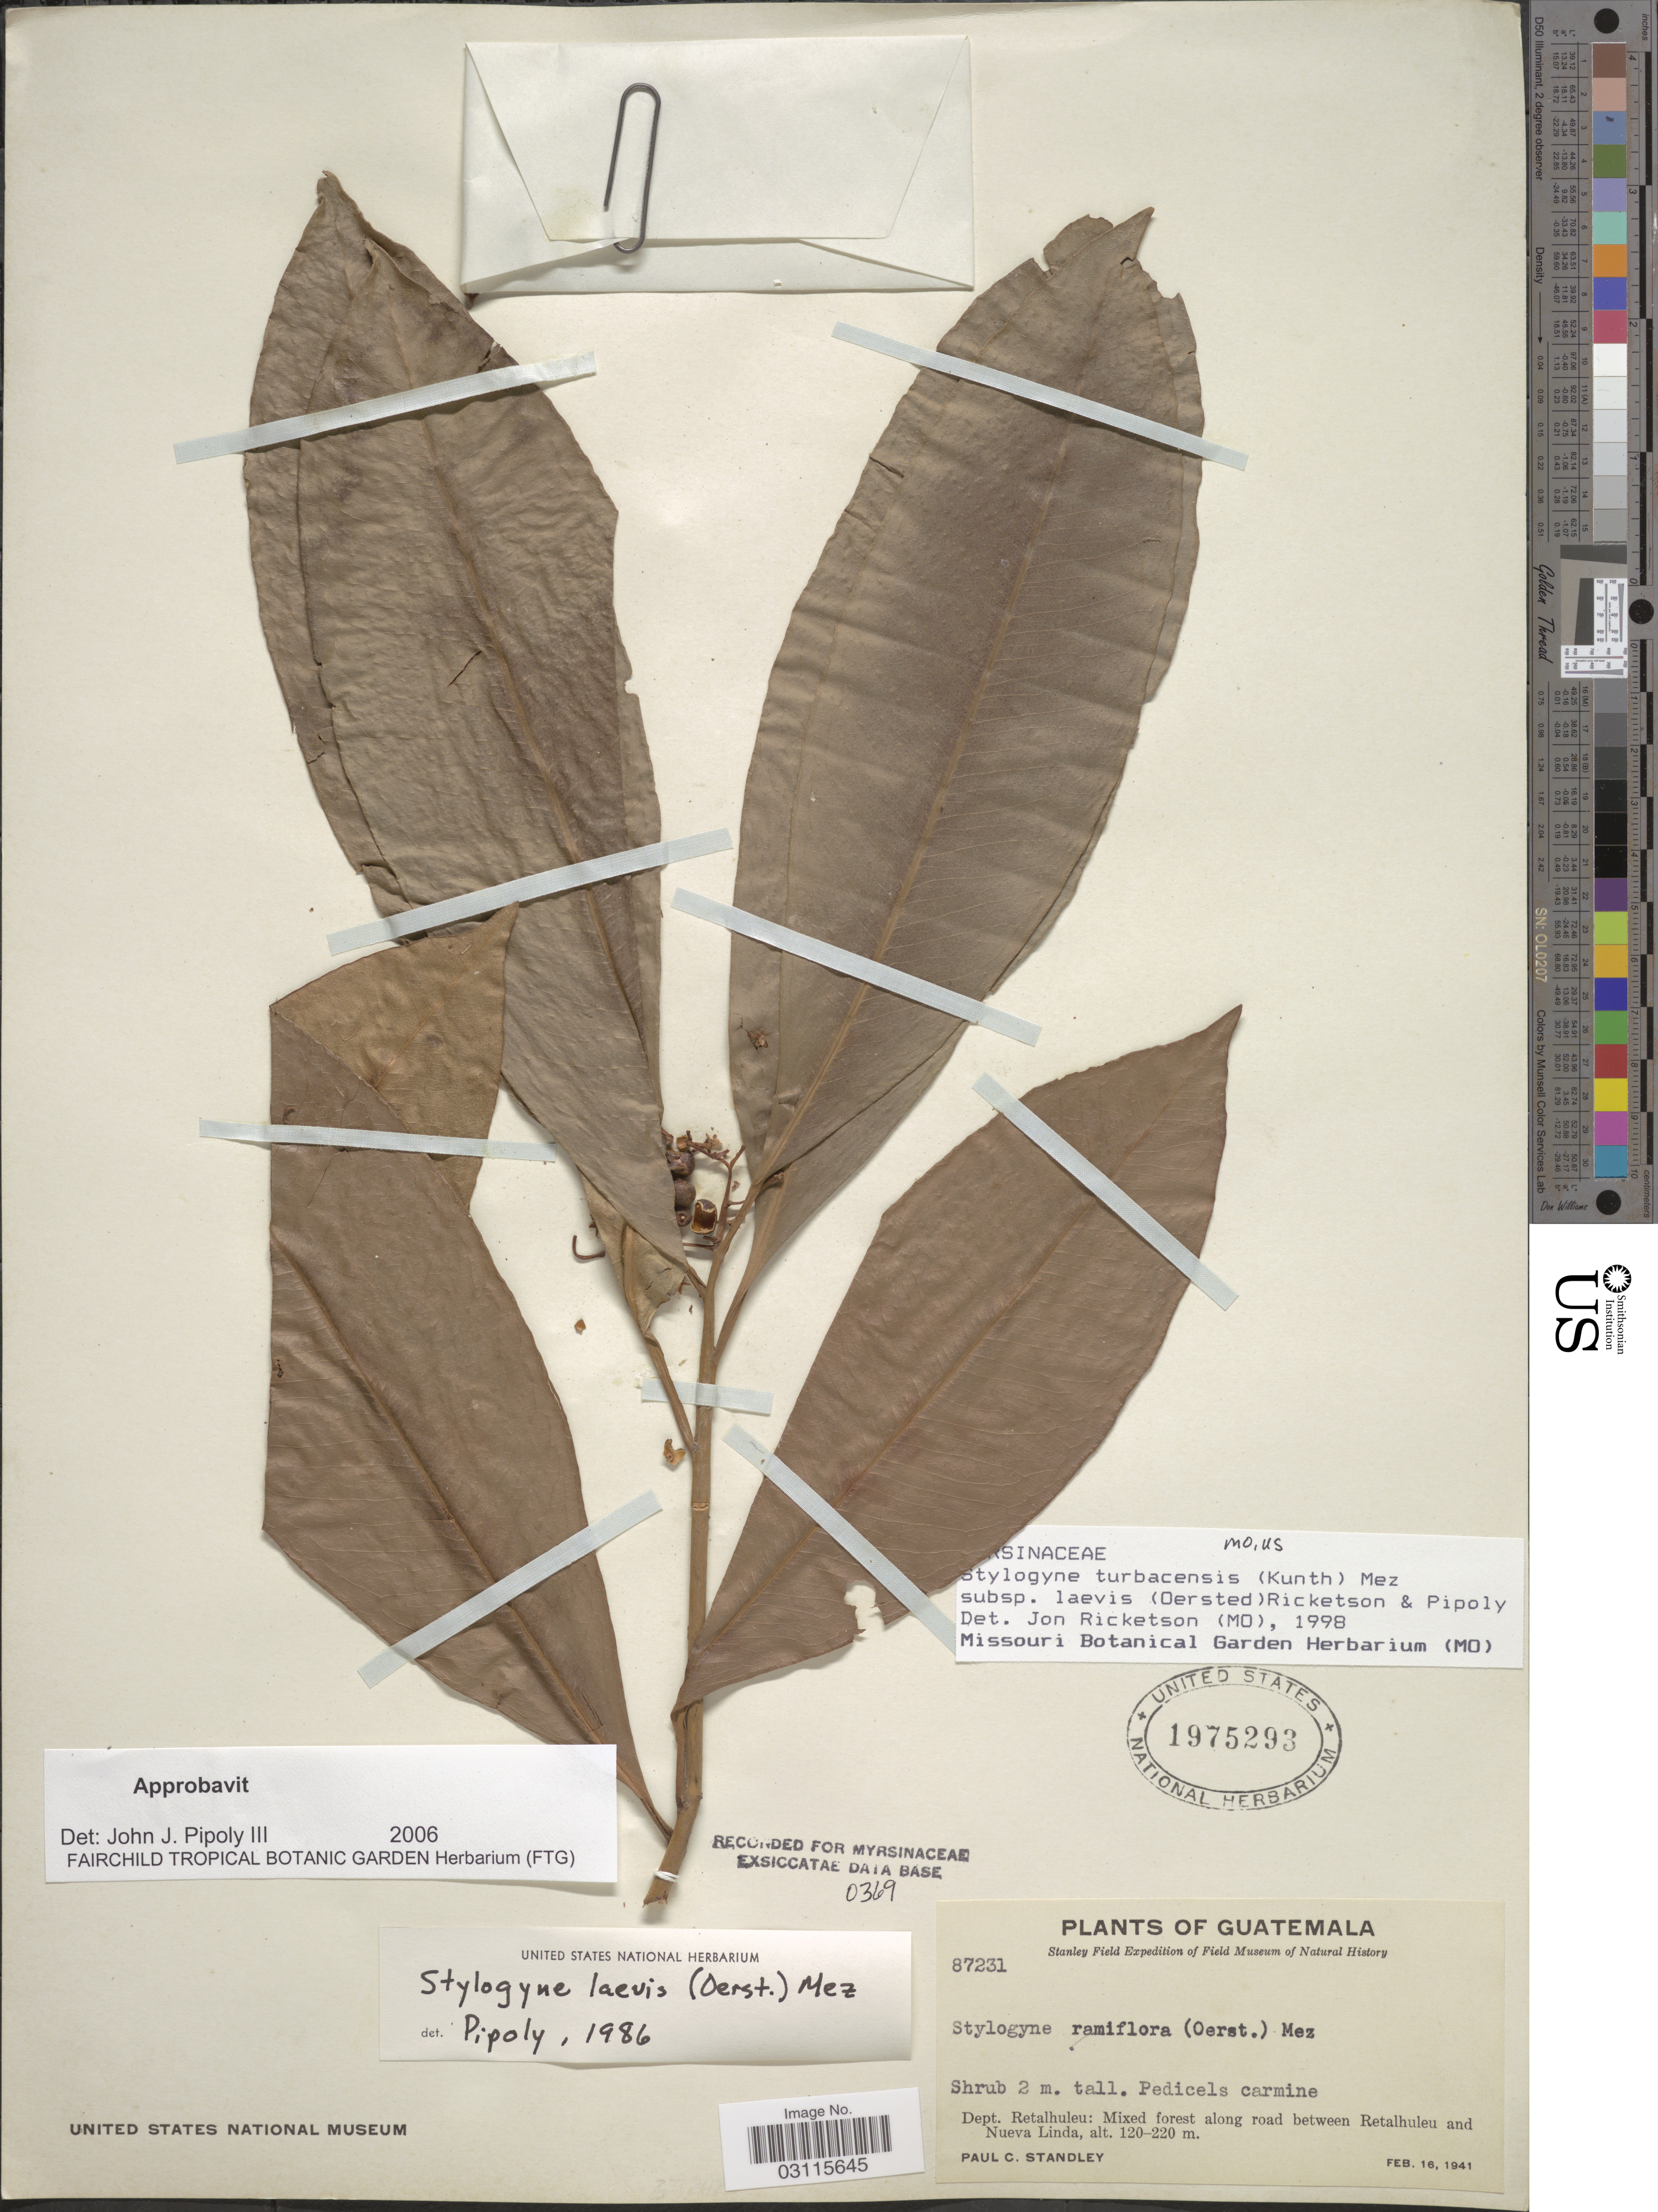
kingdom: Plantae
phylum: Tracheophyta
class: Magnoliopsida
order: Ericales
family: Primulaceae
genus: Stylogyne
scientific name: Stylogyne turbacensis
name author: (Kunth) Mez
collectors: P. C. Standley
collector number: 87231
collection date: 1941-02-16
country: Guatemala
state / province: Retalhuleu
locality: Dept. Retalhuleu: Mixed forest along road between Retalhuleu and Nueva Linda.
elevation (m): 120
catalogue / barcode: US 1975293